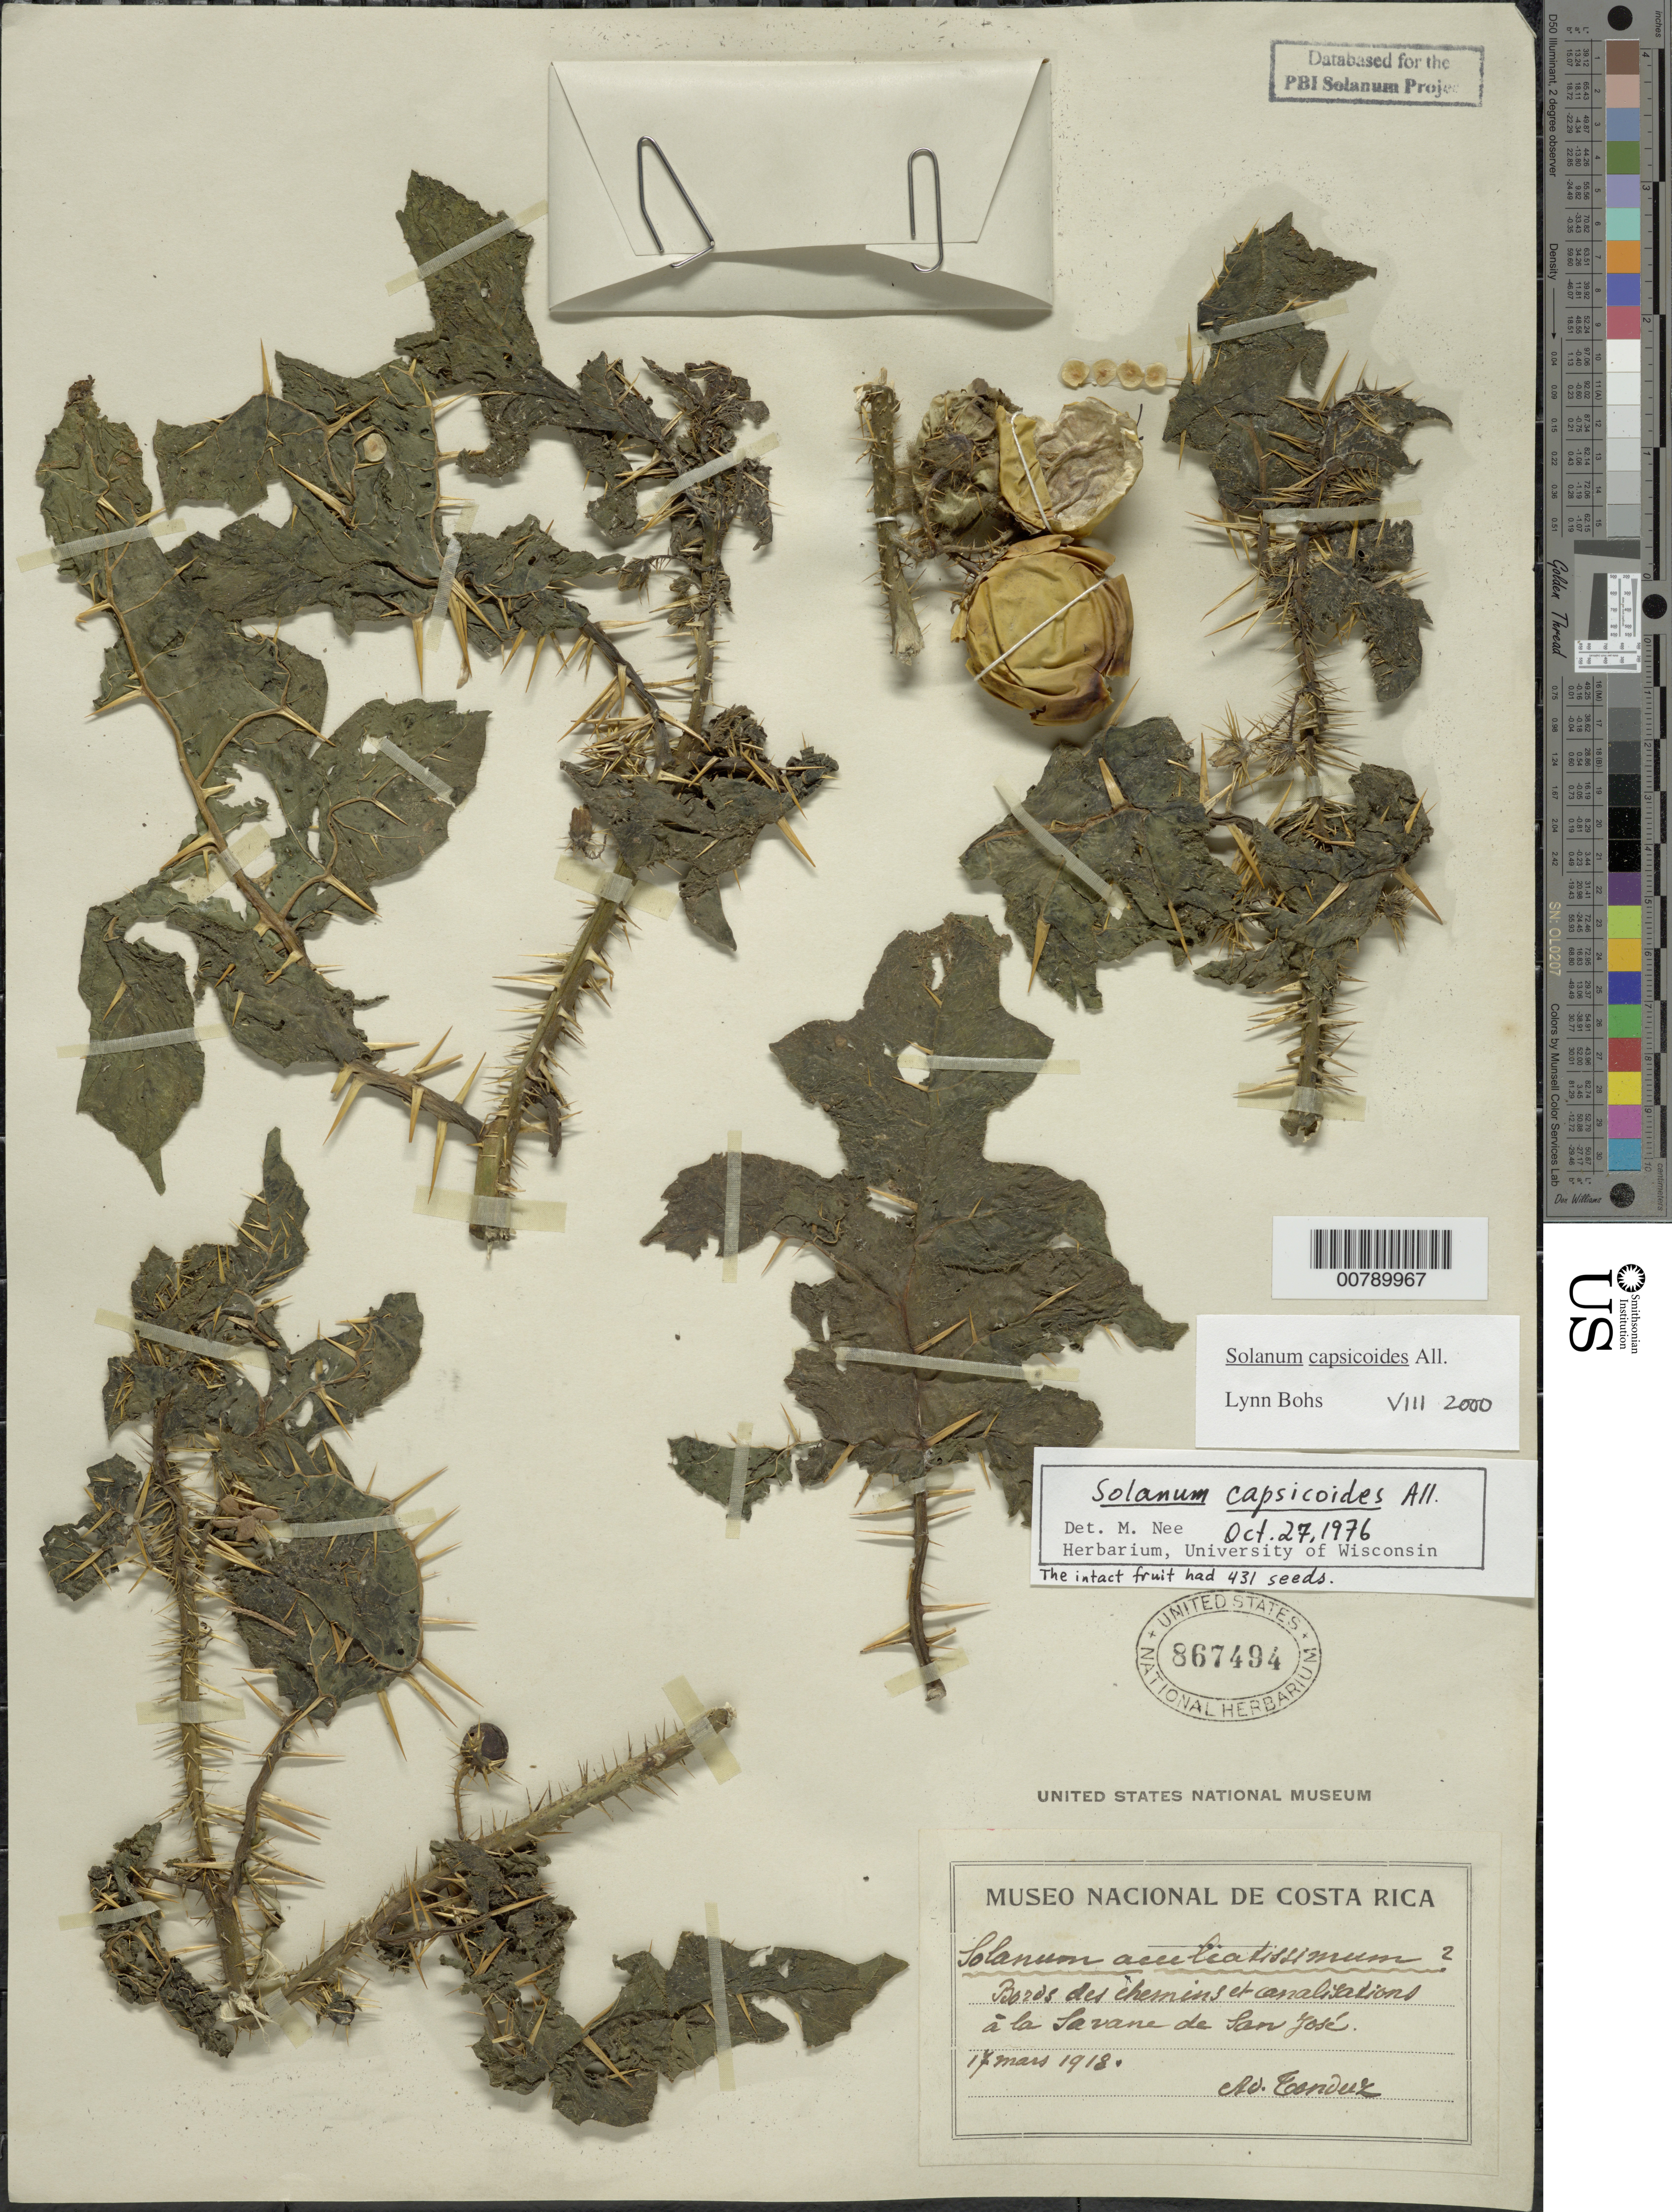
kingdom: Plantae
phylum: Tracheophyta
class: Magnoliopsida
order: Solanales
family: Solanaceae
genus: Solanum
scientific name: Solanum capsicoides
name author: All.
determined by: Bohs, L. A.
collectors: A. Tonduz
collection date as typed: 17 Mar 1918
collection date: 1918-03-17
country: Costa Rica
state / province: San José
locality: Bords des chemins et canalisations à la savane de San José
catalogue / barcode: US 867494